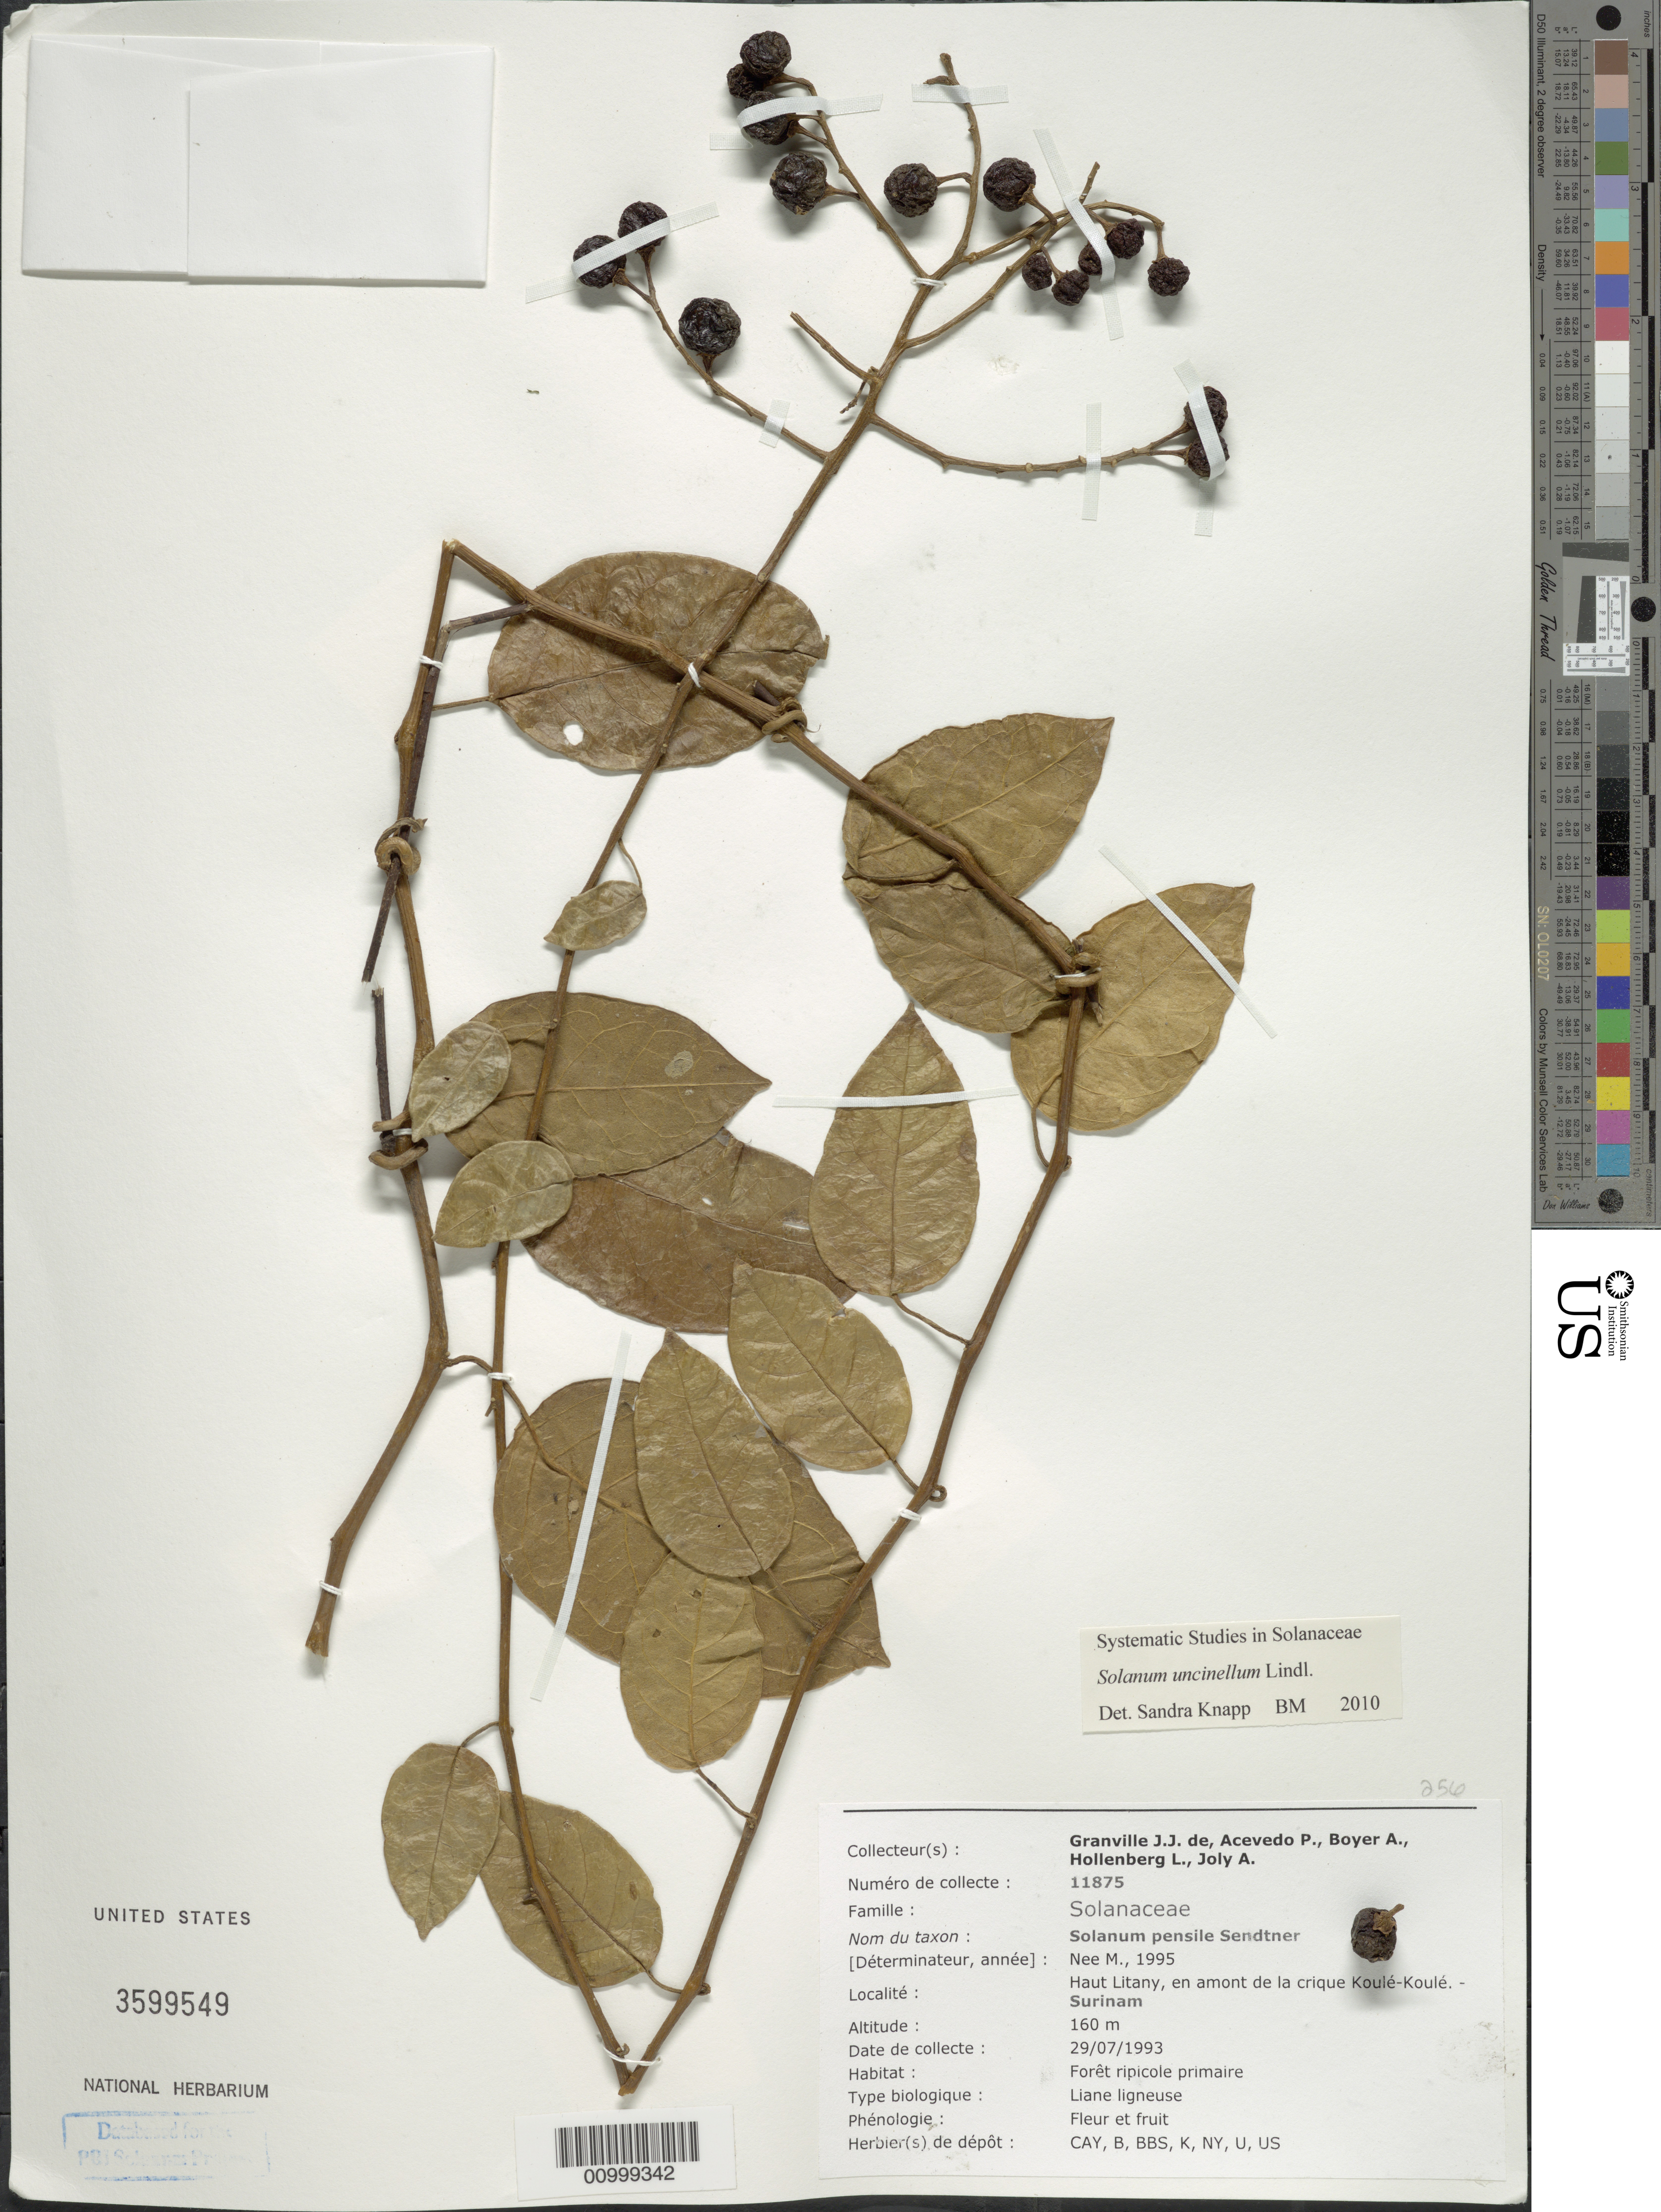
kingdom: Plantae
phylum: Tracheophyta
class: Magnoliopsida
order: Solanales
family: Solanaceae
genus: Solanum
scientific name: Solanum uncinellum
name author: Lindl.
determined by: Knapp, S. D.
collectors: J.-J. de Granville, P. Acevedo-Rodr., A. Boyer, L. Hollenberg & A. Joly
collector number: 11875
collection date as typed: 29 Jul 1993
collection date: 1993-07-29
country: Suriname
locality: en amont de la crique Koulé-Koulé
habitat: foret ripicole primaire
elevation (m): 160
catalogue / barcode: US 3599549